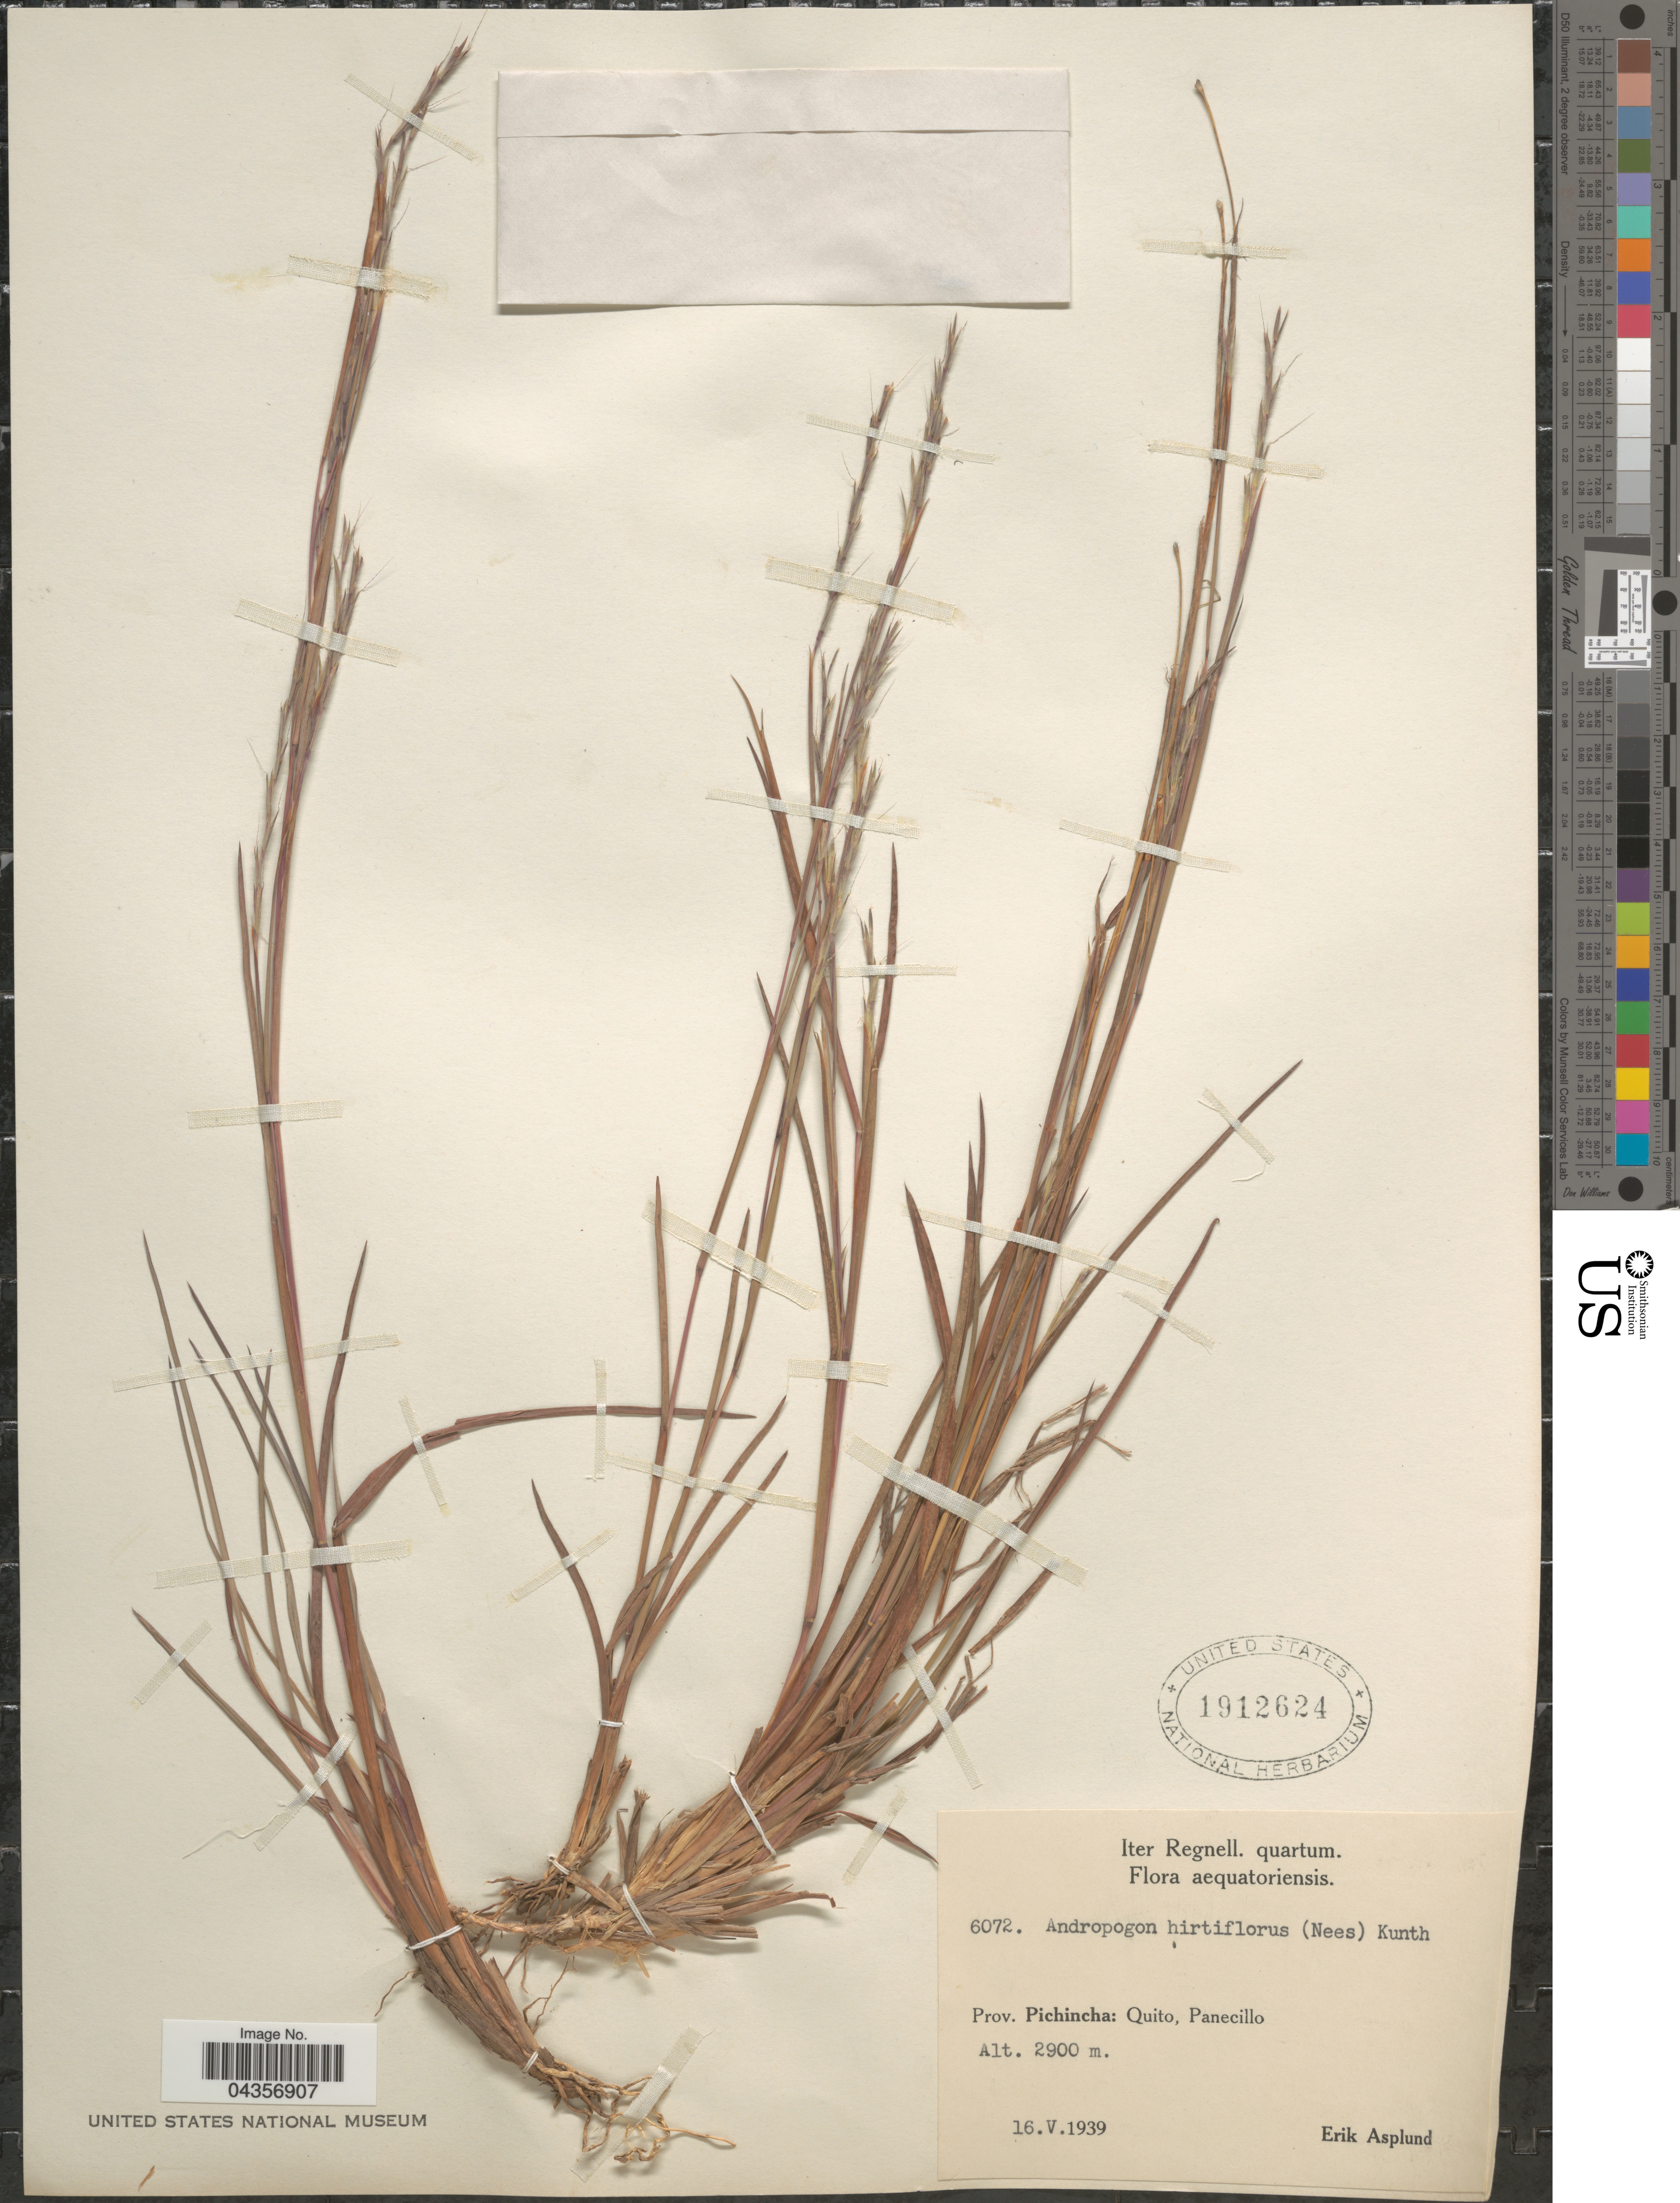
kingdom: Plantae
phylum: Tracheophyta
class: Liliopsida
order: Poales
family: Poaceae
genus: Schizachyrium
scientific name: Schizachyrium sanguineum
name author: (Retz.) Alston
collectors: E. Asplund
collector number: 6072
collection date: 1939-05-16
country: Ecuador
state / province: Pichincha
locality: Iter Regnell. quartum. Quito, Panecillo.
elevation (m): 2900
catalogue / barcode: US 1912624